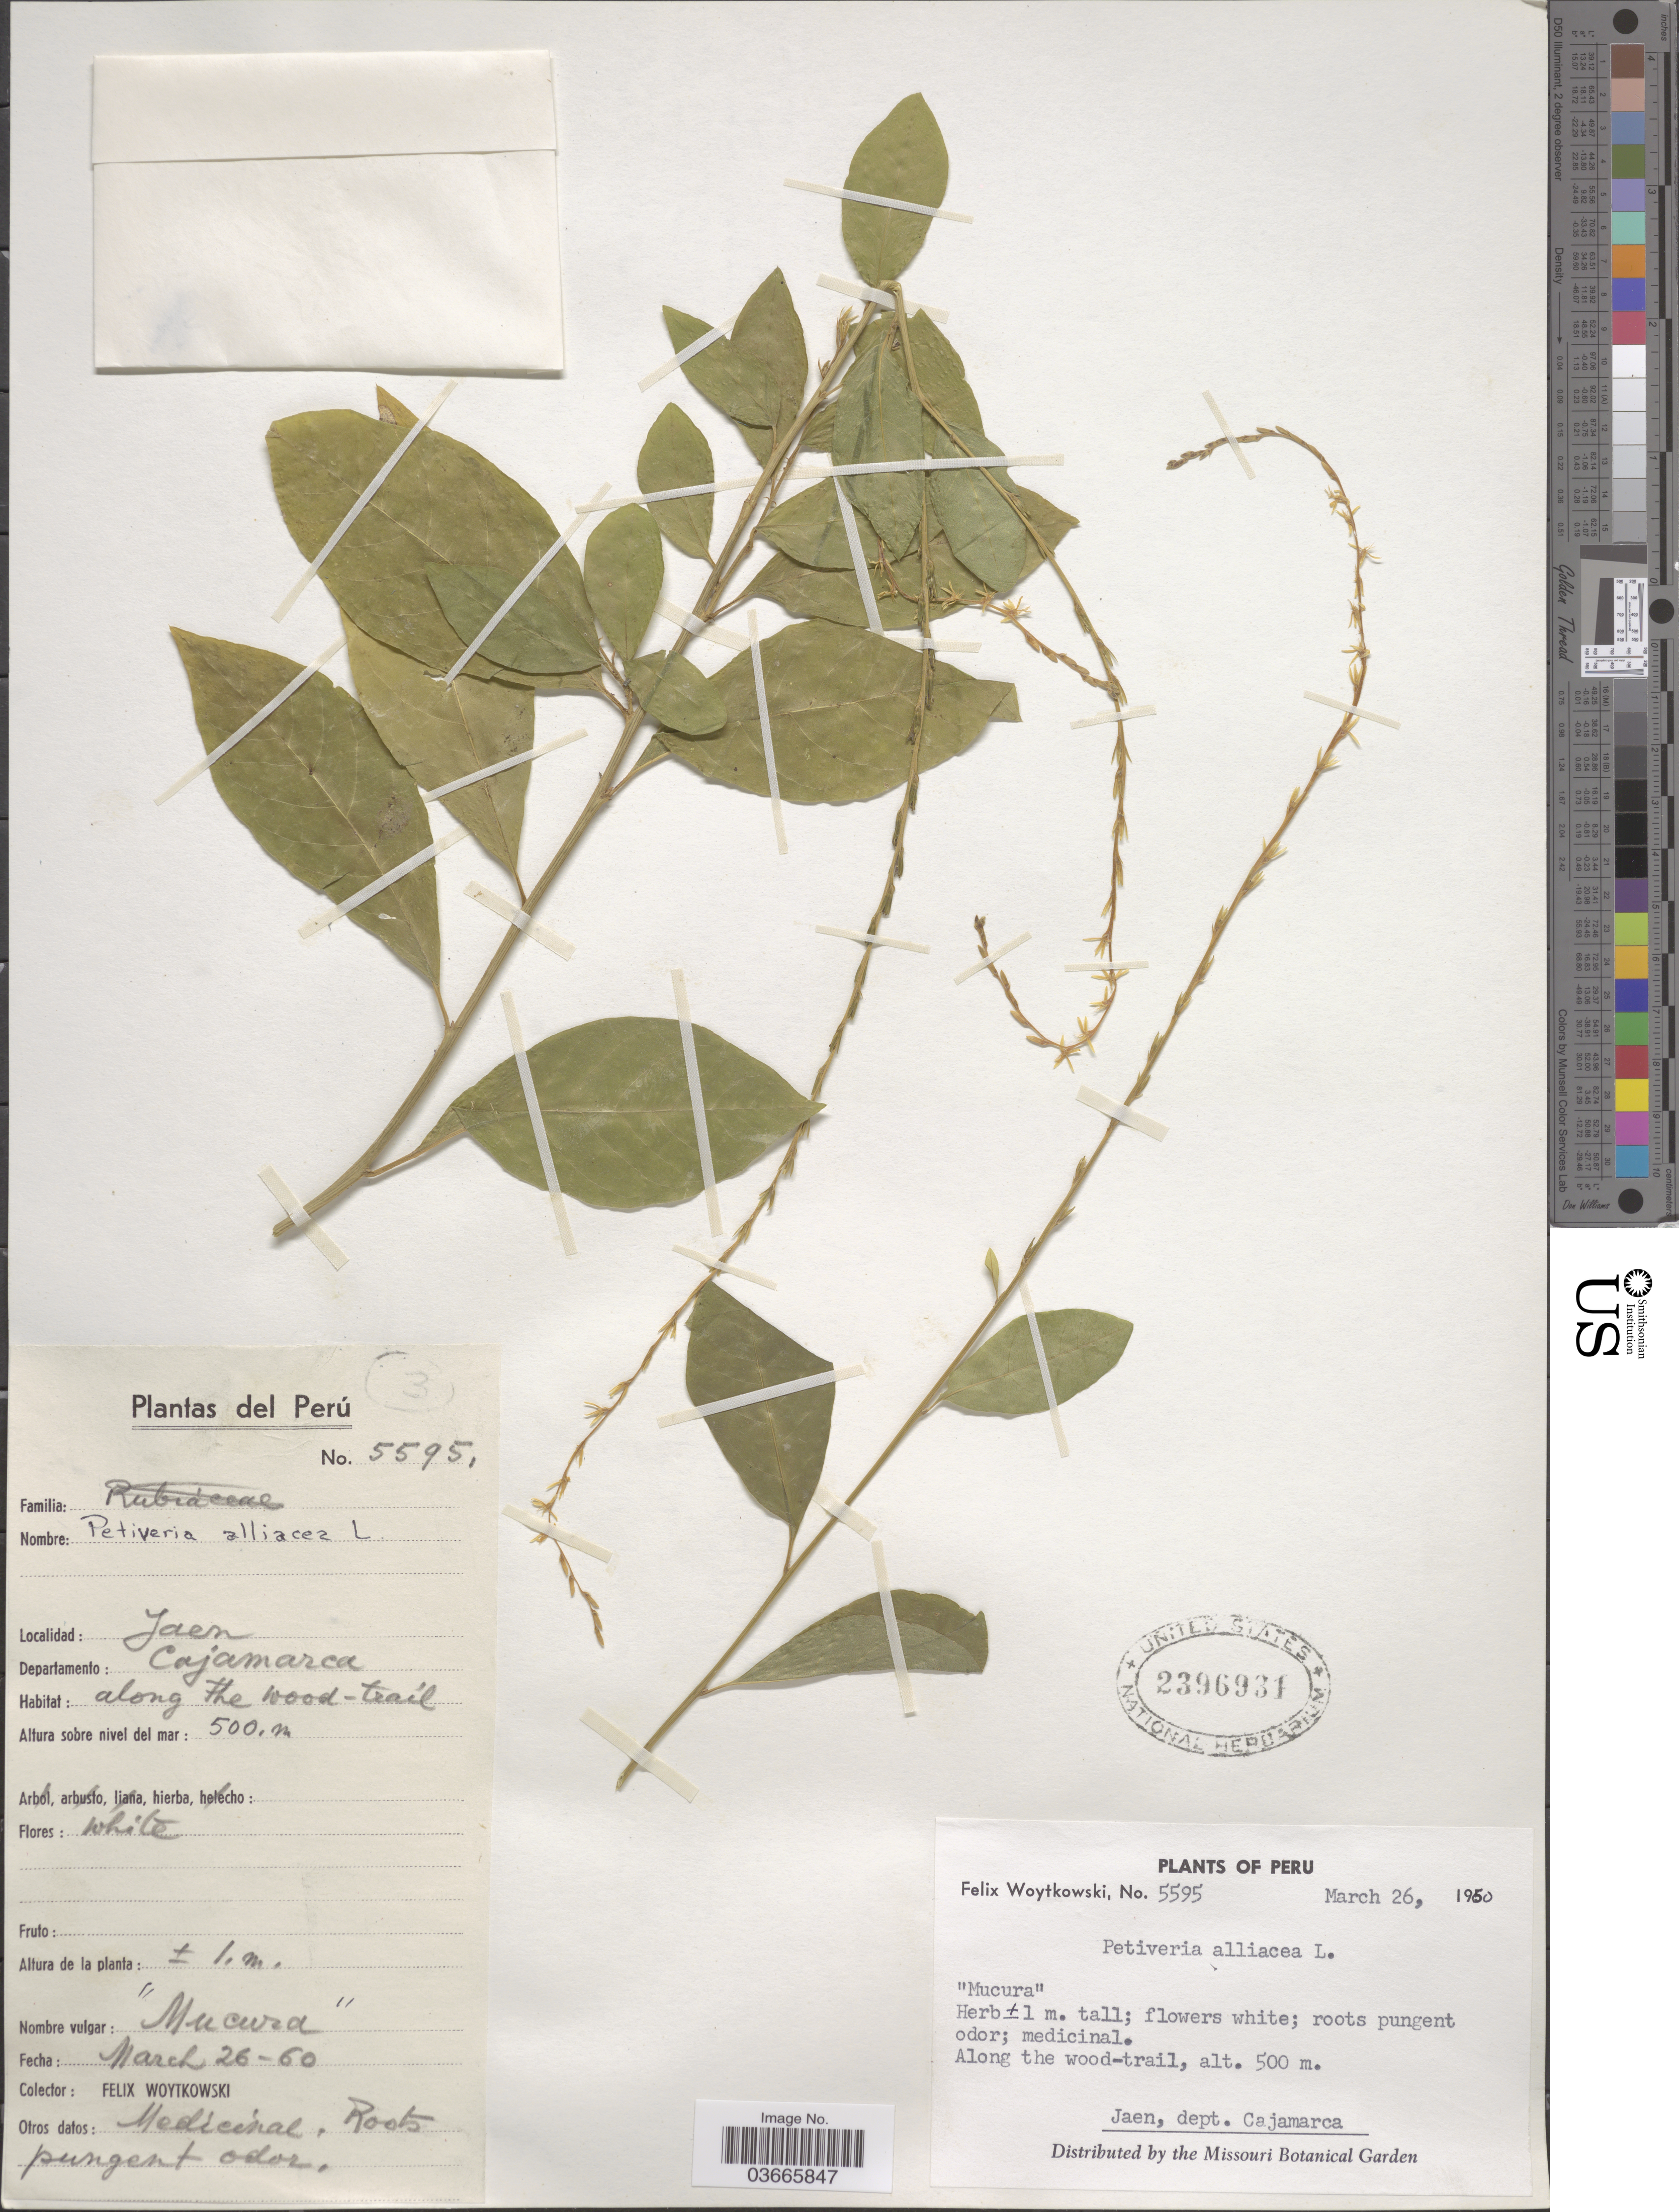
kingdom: Plantae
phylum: Tracheophyta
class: Magnoliopsida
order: Caryophyllales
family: Phytolaccaceae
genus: Petiveria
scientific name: Petiveria alliacea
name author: L.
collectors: F. Woytkowski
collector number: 5595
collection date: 1960-03-26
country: Peru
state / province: Cajamarca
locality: Jaen. Departamento: Cajamarca.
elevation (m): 500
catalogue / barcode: US 2396931